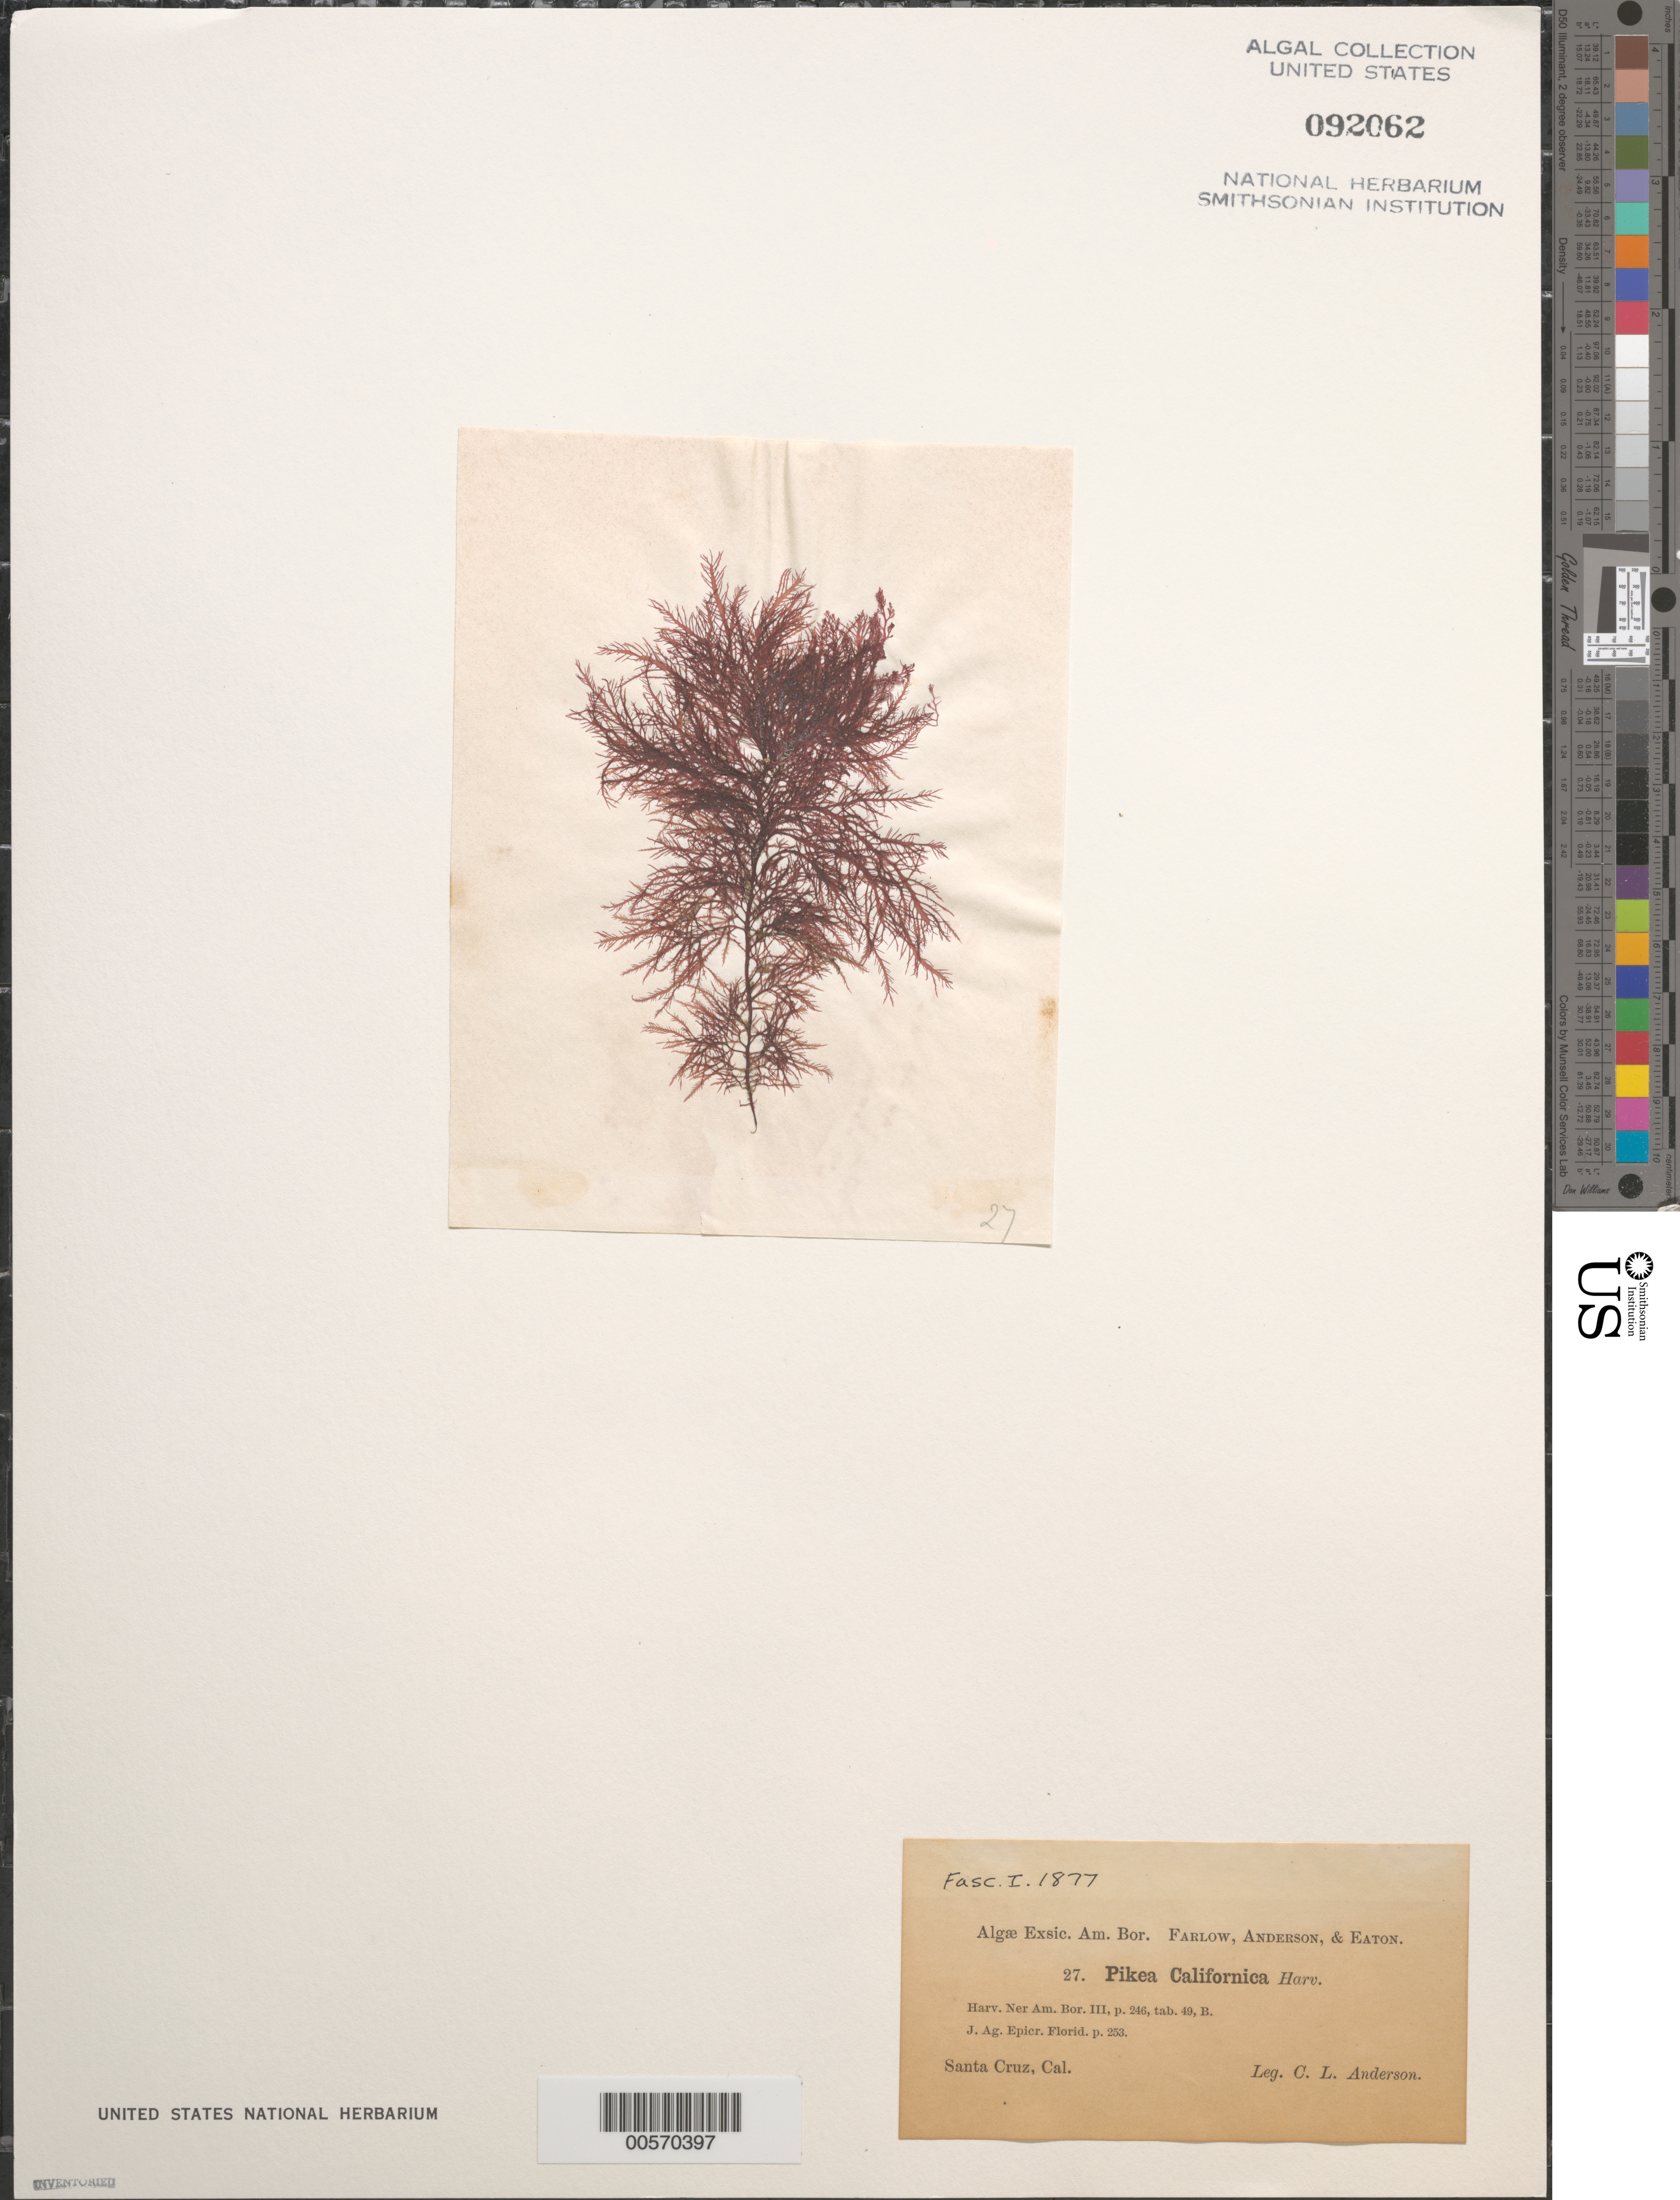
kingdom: Plantae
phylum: Rhodophyta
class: Florideophyceae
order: Gigartinales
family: Dumontiaceae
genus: Pikea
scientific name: Pikea californica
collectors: C. L. Anderson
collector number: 27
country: United States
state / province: California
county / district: Santa Cruz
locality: Santa Cruz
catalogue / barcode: US 92062